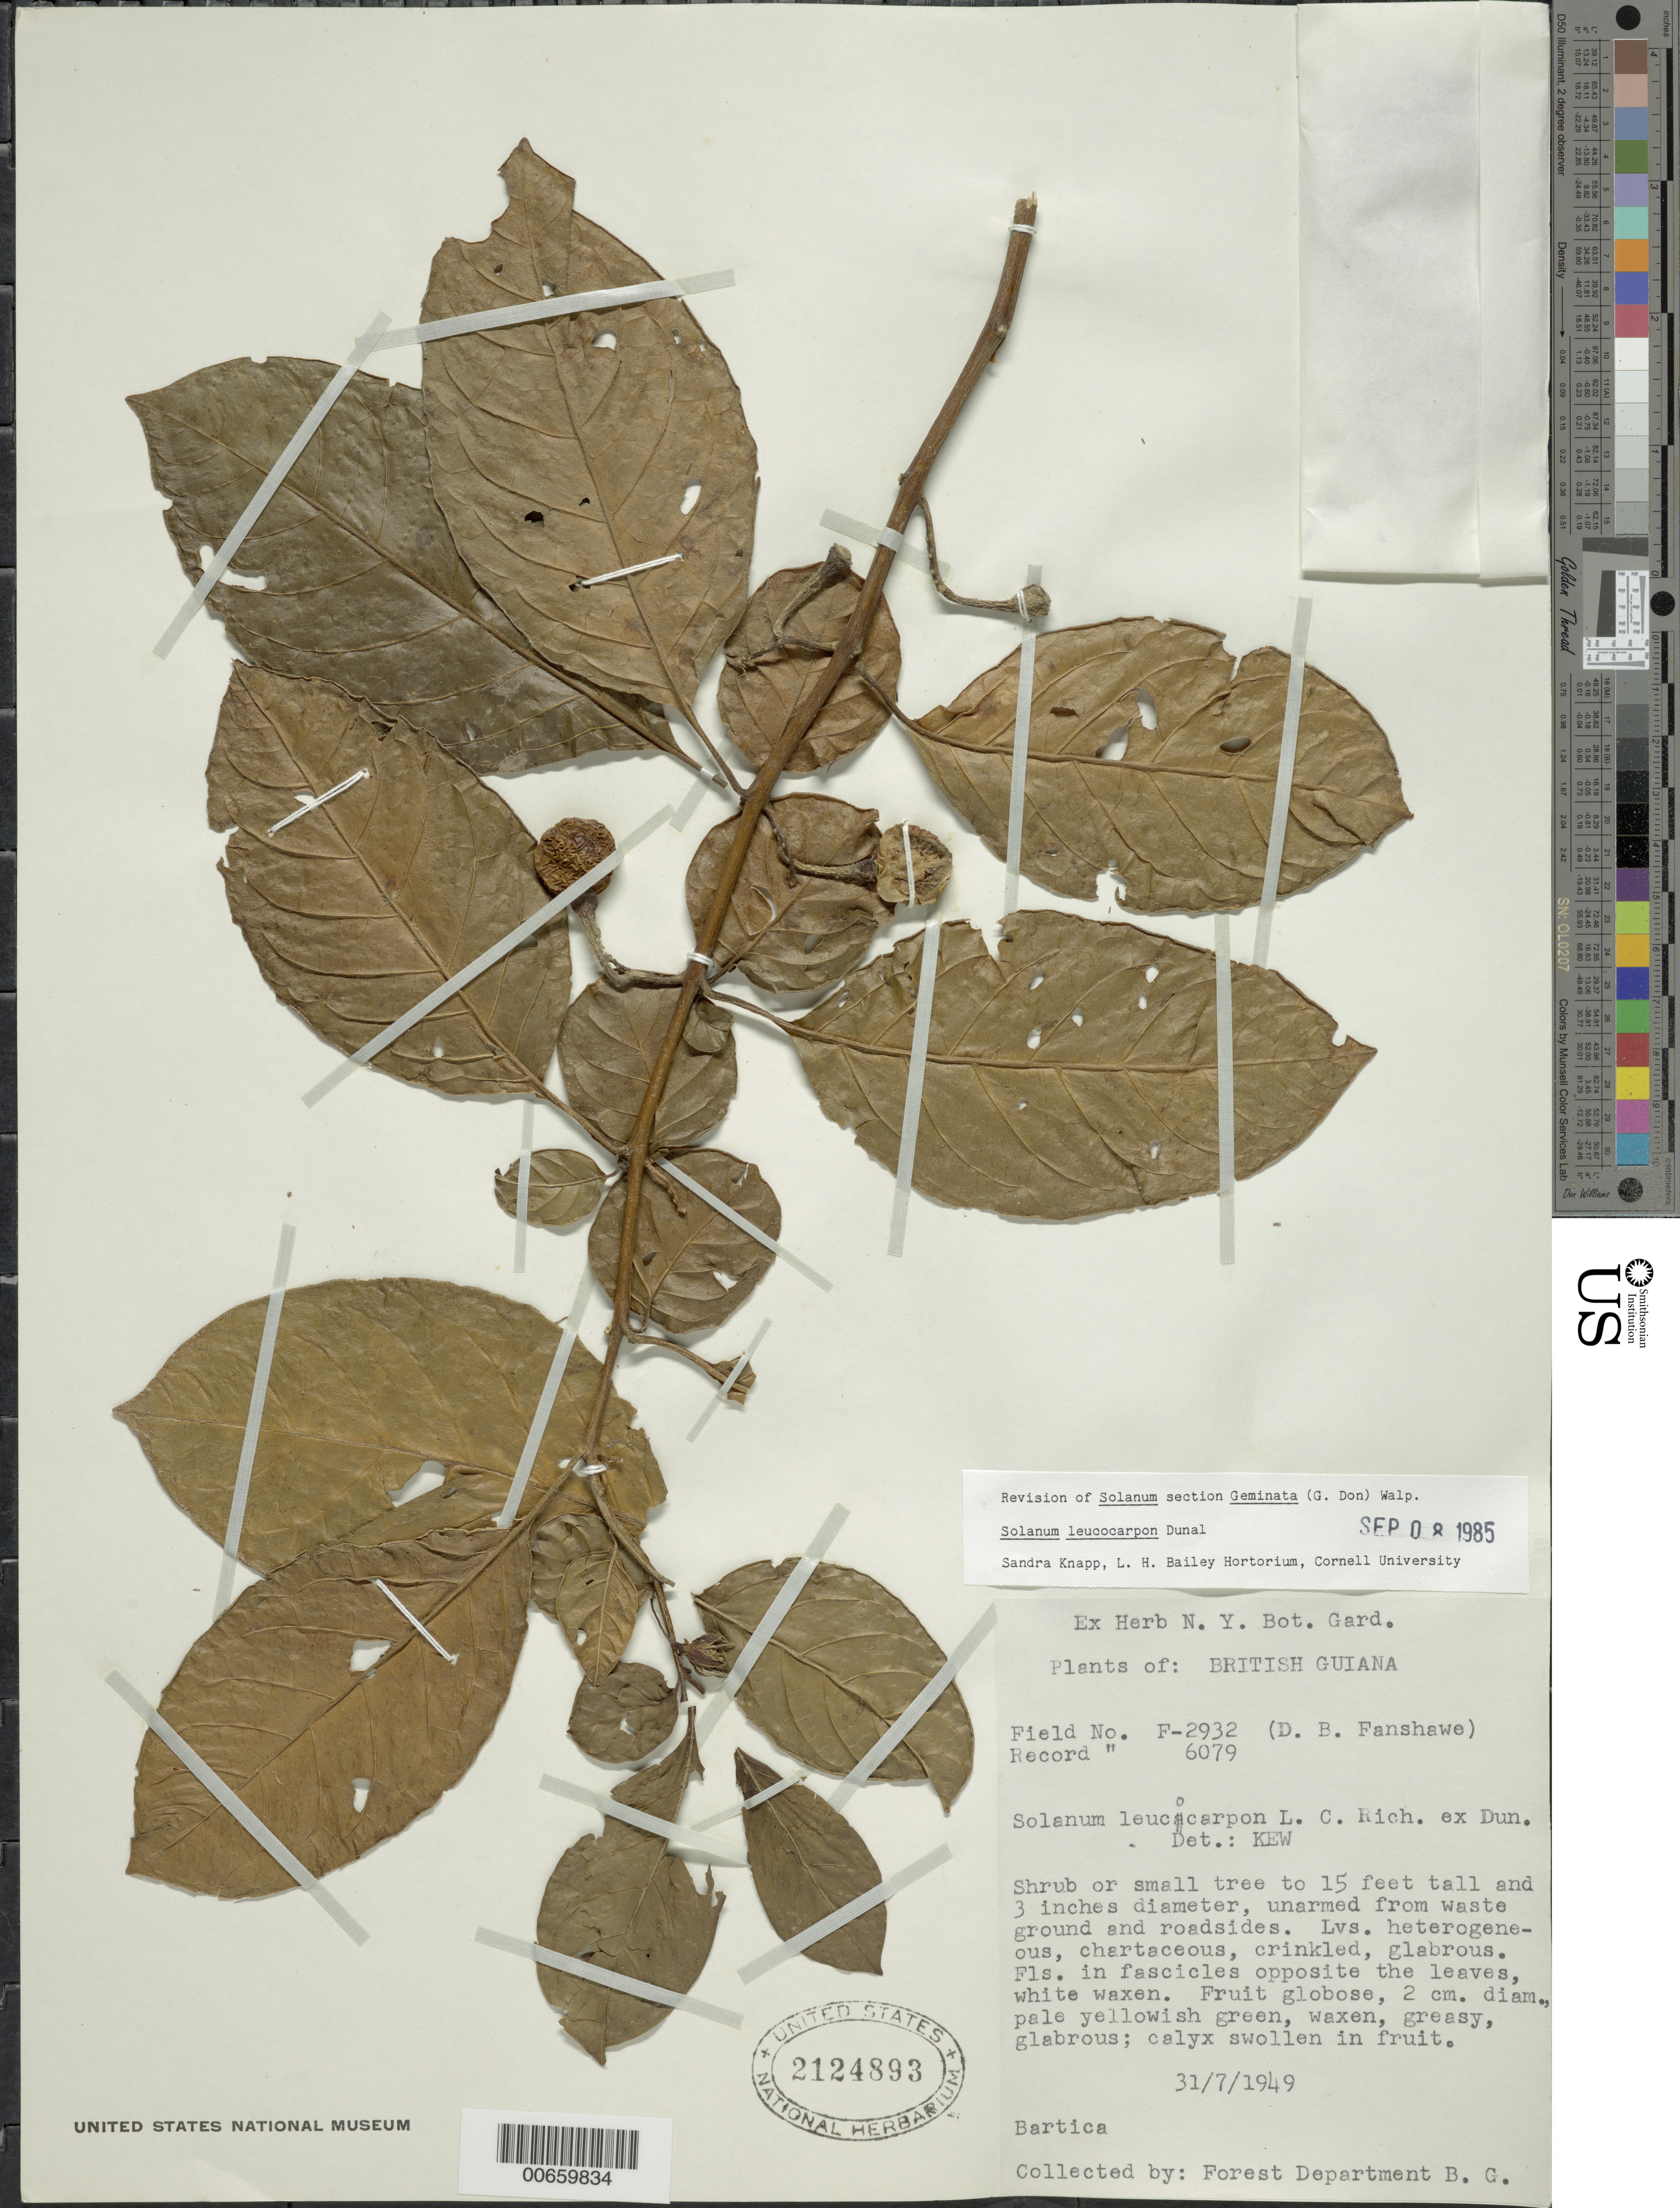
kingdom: Plantae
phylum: Tracheophyta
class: Magnoliopsida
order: Solanales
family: Solanaceae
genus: Solanum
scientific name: Solanum leucocarpon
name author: Dunal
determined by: Knapp, S. D.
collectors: Forest Dept. B. G.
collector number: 6079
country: Guyana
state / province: Cuyuni-Mazaruni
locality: Bartica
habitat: Waste ground & roadside. Field No. F2932.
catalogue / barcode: US 2124893